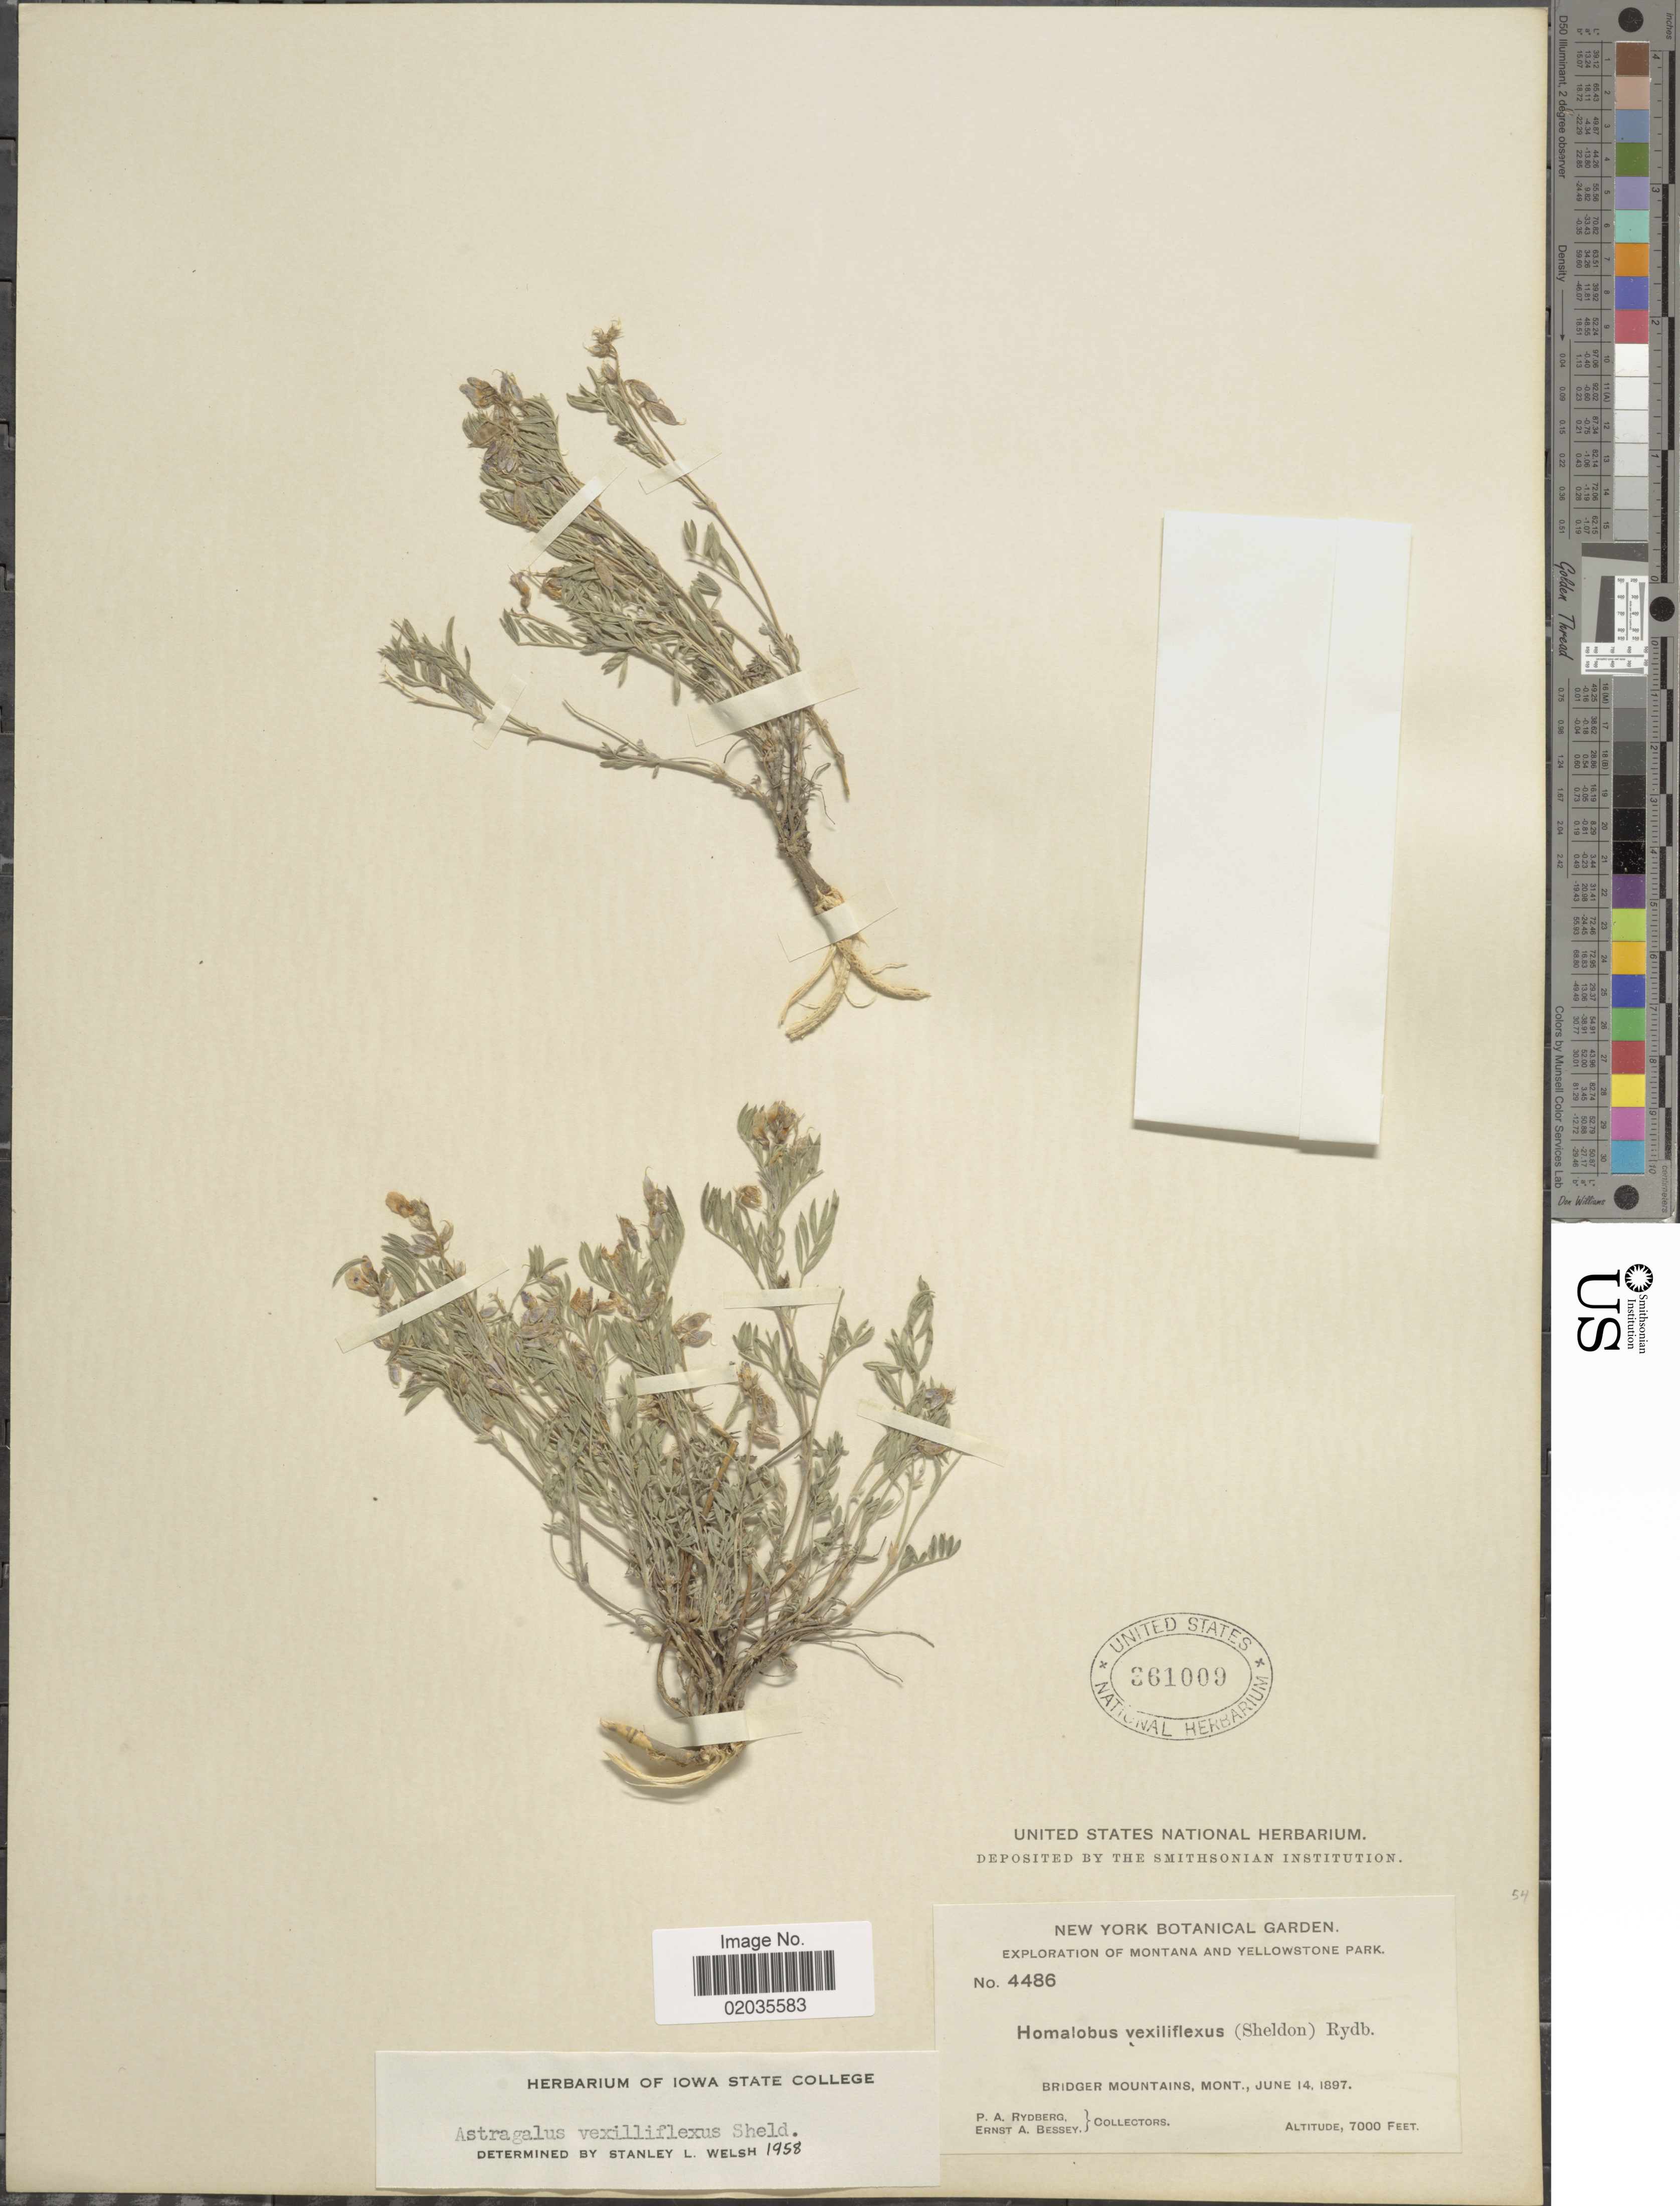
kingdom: Plantae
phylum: Tracheophyta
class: Magnoliopsida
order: Fabales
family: Fabaceae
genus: Astragalus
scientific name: Astragalus vexilliflexus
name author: E. Sheld.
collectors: P. A. Rydberg & E. A. Bessey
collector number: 4486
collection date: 1897-06-14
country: United States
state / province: Montana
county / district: Gallatin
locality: Bridger Mountains. Yellowstone Park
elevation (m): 2134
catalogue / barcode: US 361009